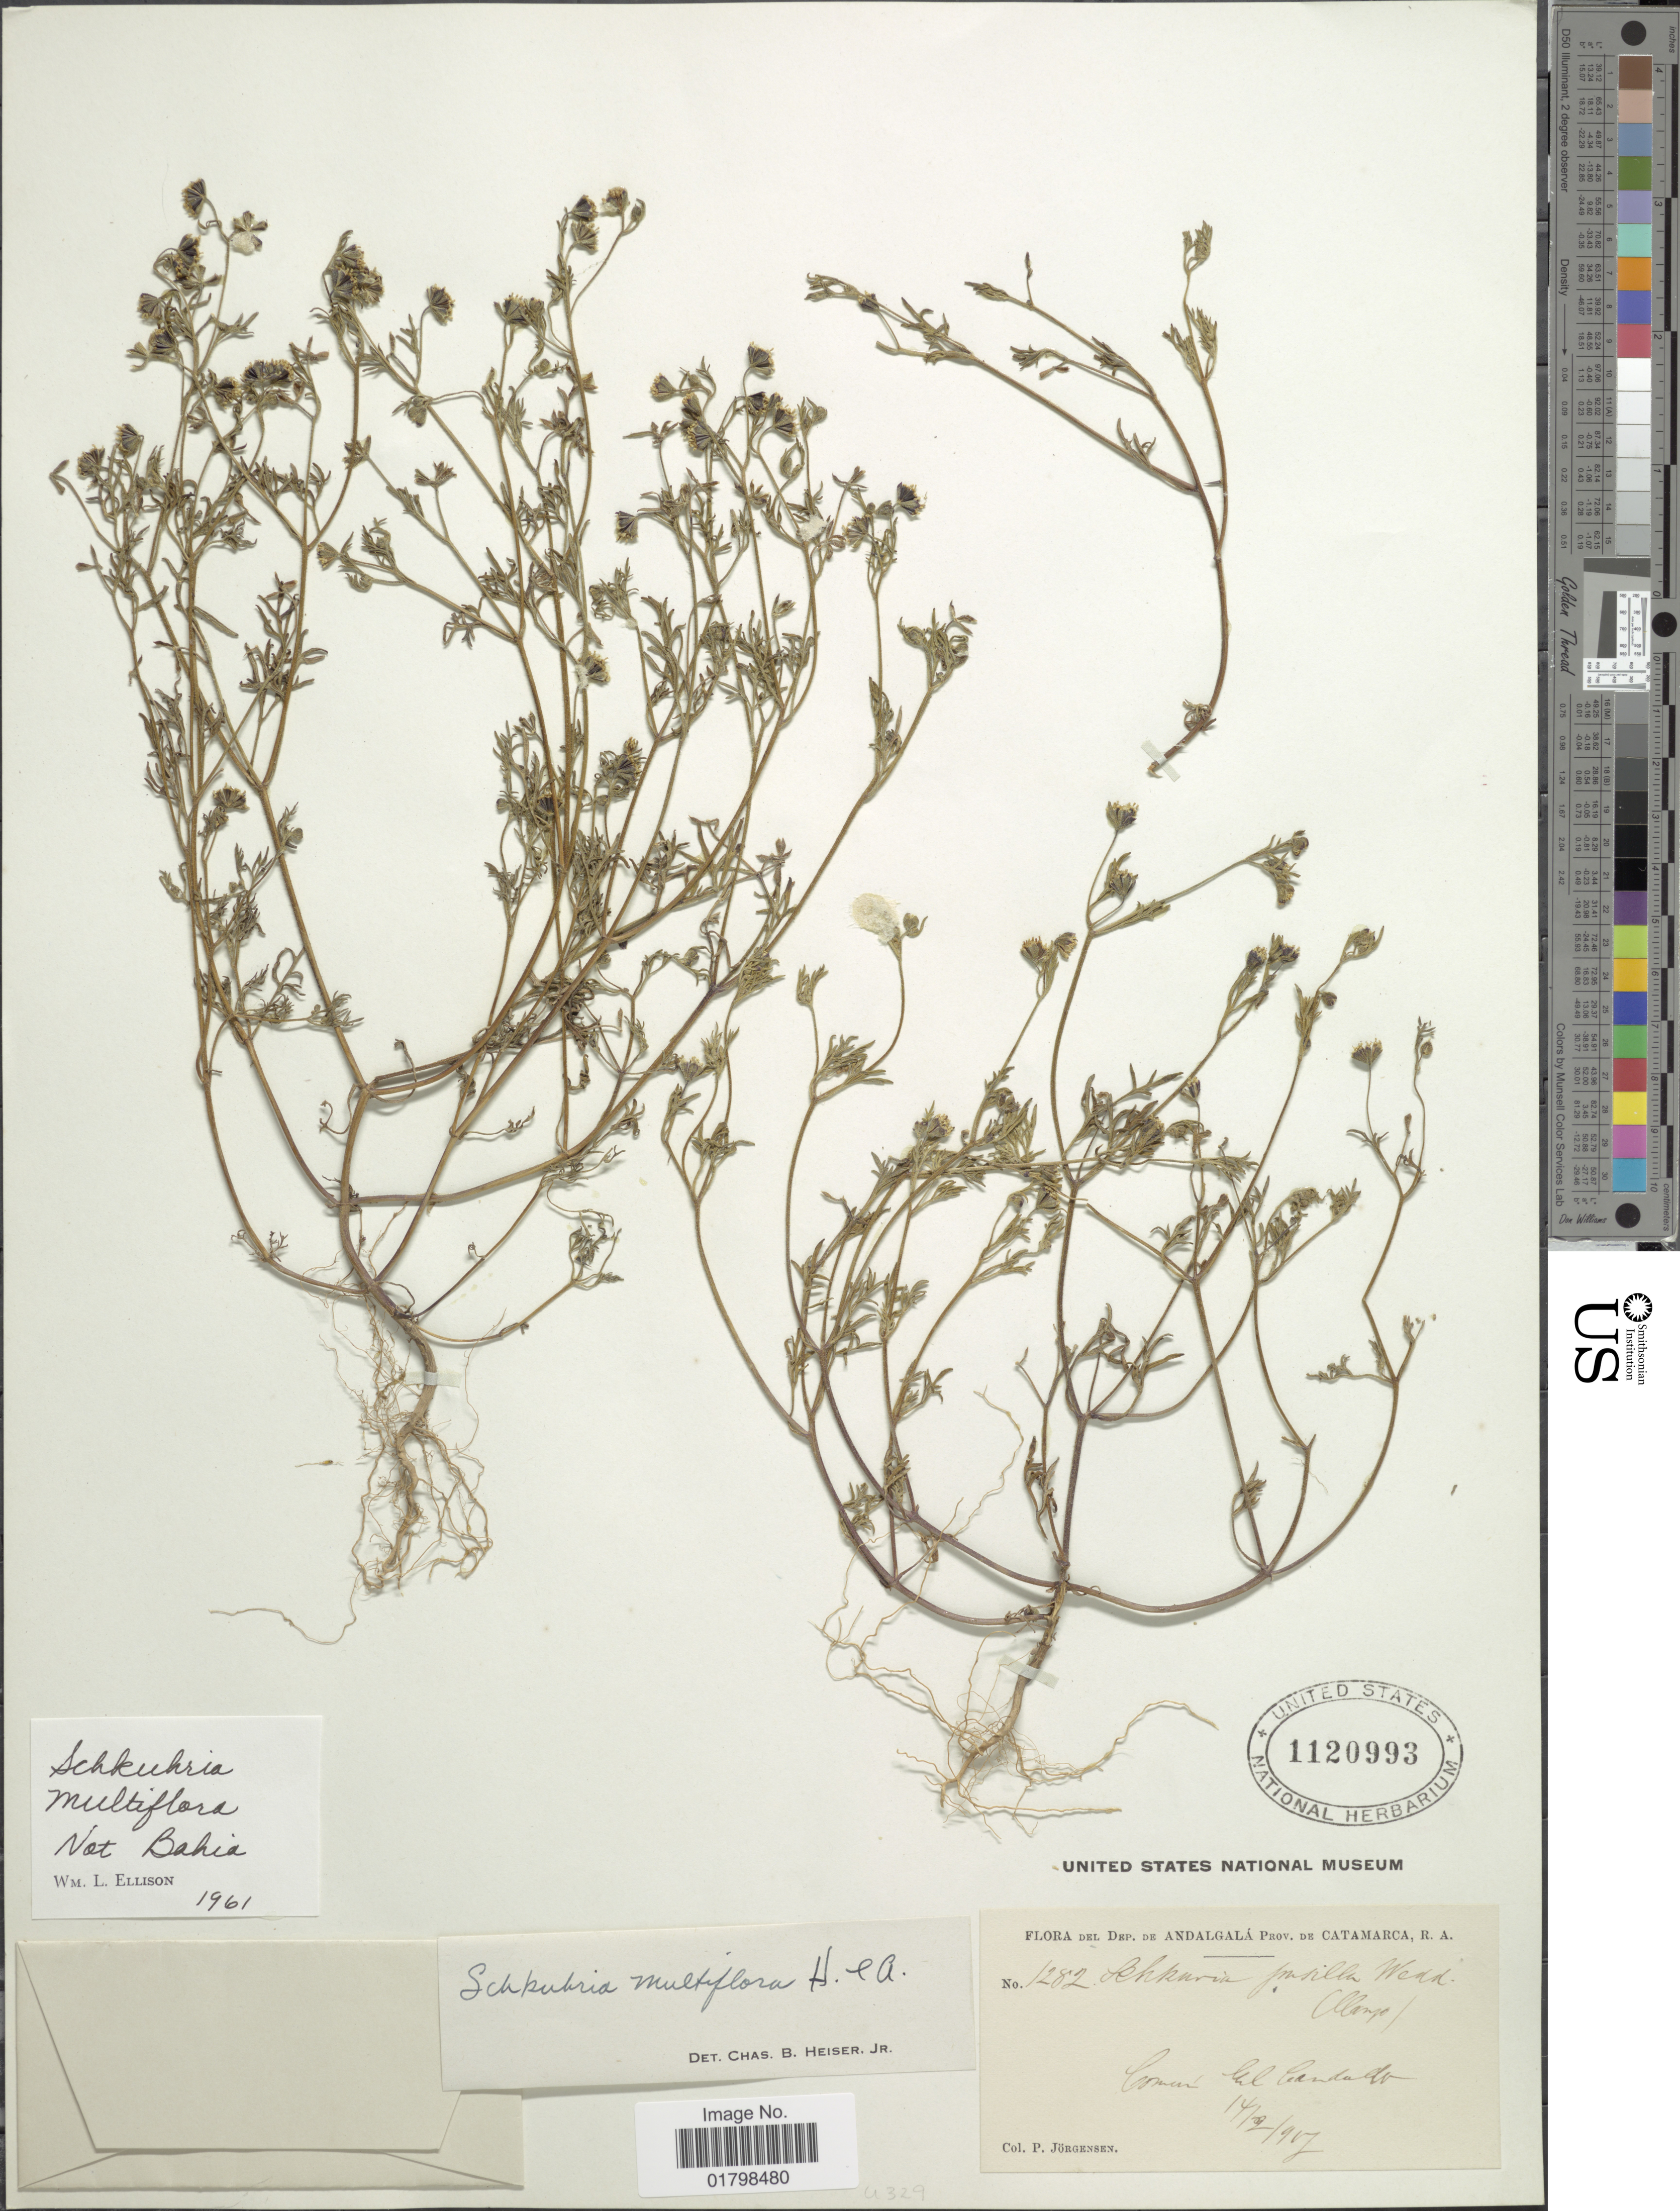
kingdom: Plantae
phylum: Tracheophyta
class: Magnoliopsida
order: Asterales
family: Asteraceae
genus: Schkuhria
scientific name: Schkuhria multiflora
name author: Hook. & Arn.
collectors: P. Jörgensen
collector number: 1282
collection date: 1907-02-14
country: Argentina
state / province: Catamarca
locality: Dep. de Andalgala, El Candado.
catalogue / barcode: US 1120993